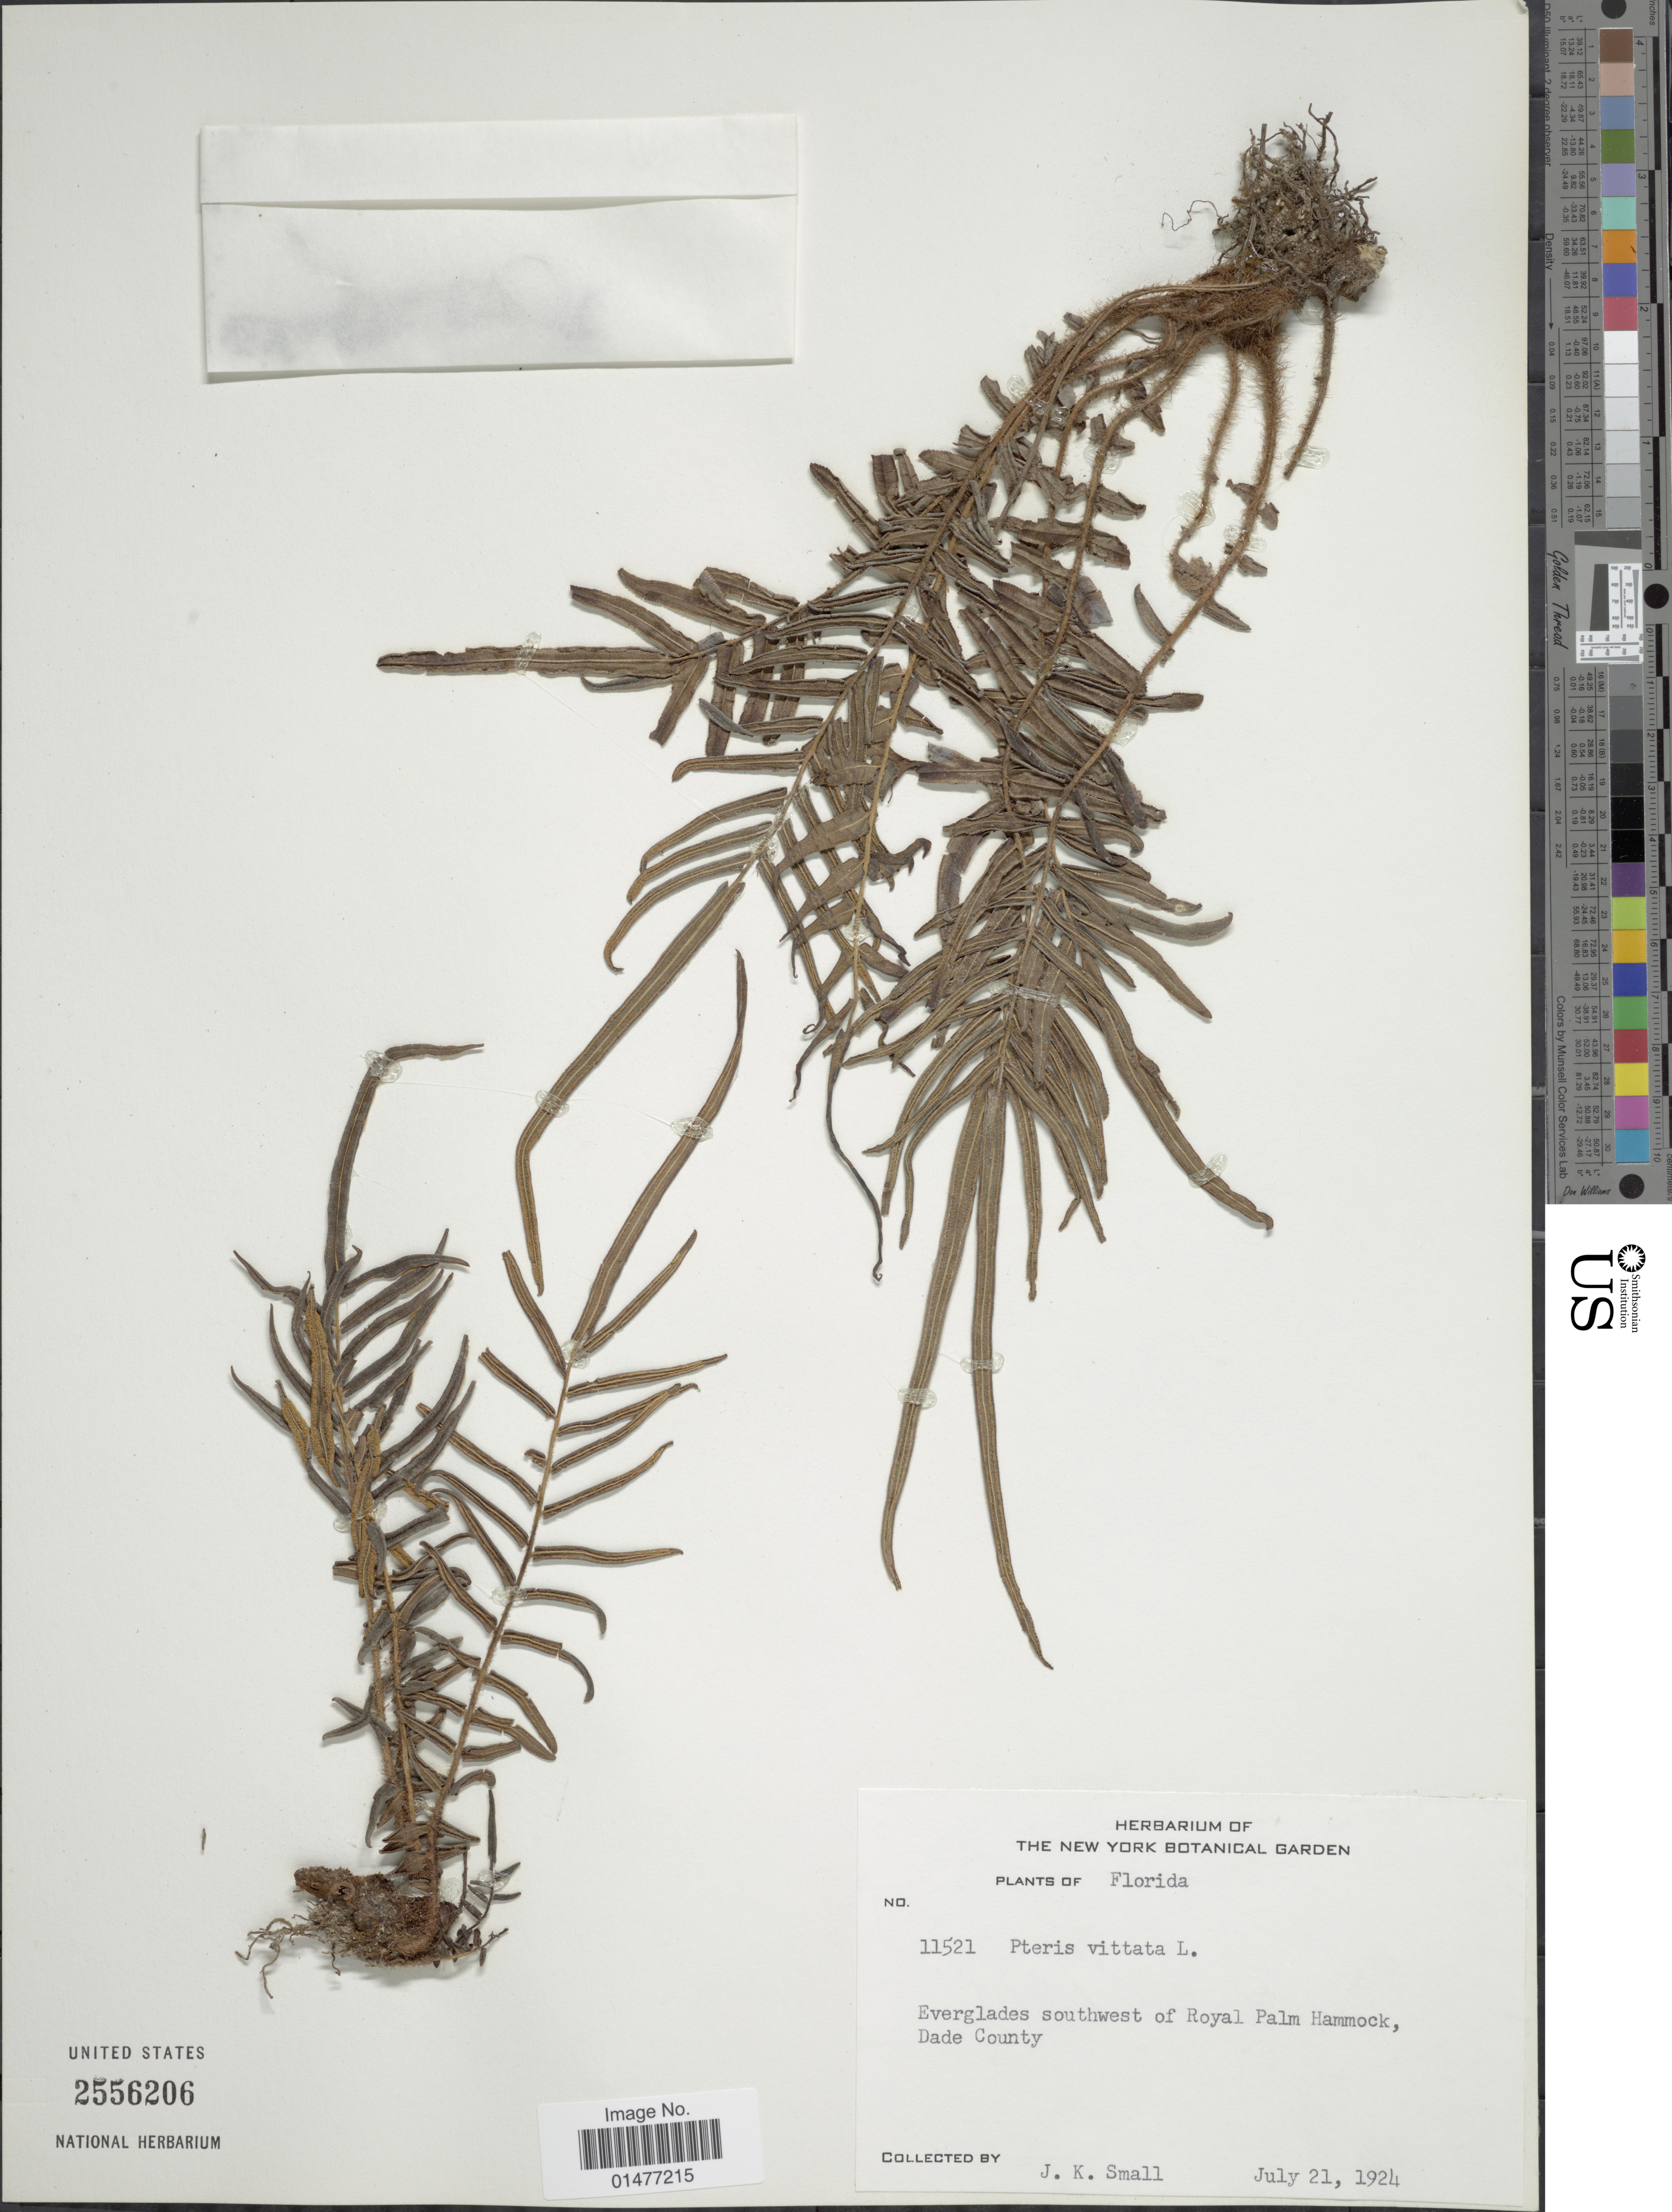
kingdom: Plantae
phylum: Tracheophyta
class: Polypodiopsida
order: Polypodiales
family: Pteridaceae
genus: Pteris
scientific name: Pteris vittata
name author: L.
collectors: J. K. Small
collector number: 11521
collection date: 1924-07-21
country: United States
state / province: Florida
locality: Plants of Florida, Everglades southwest of Royal Palm Hammock, Dade County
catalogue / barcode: US 2556206